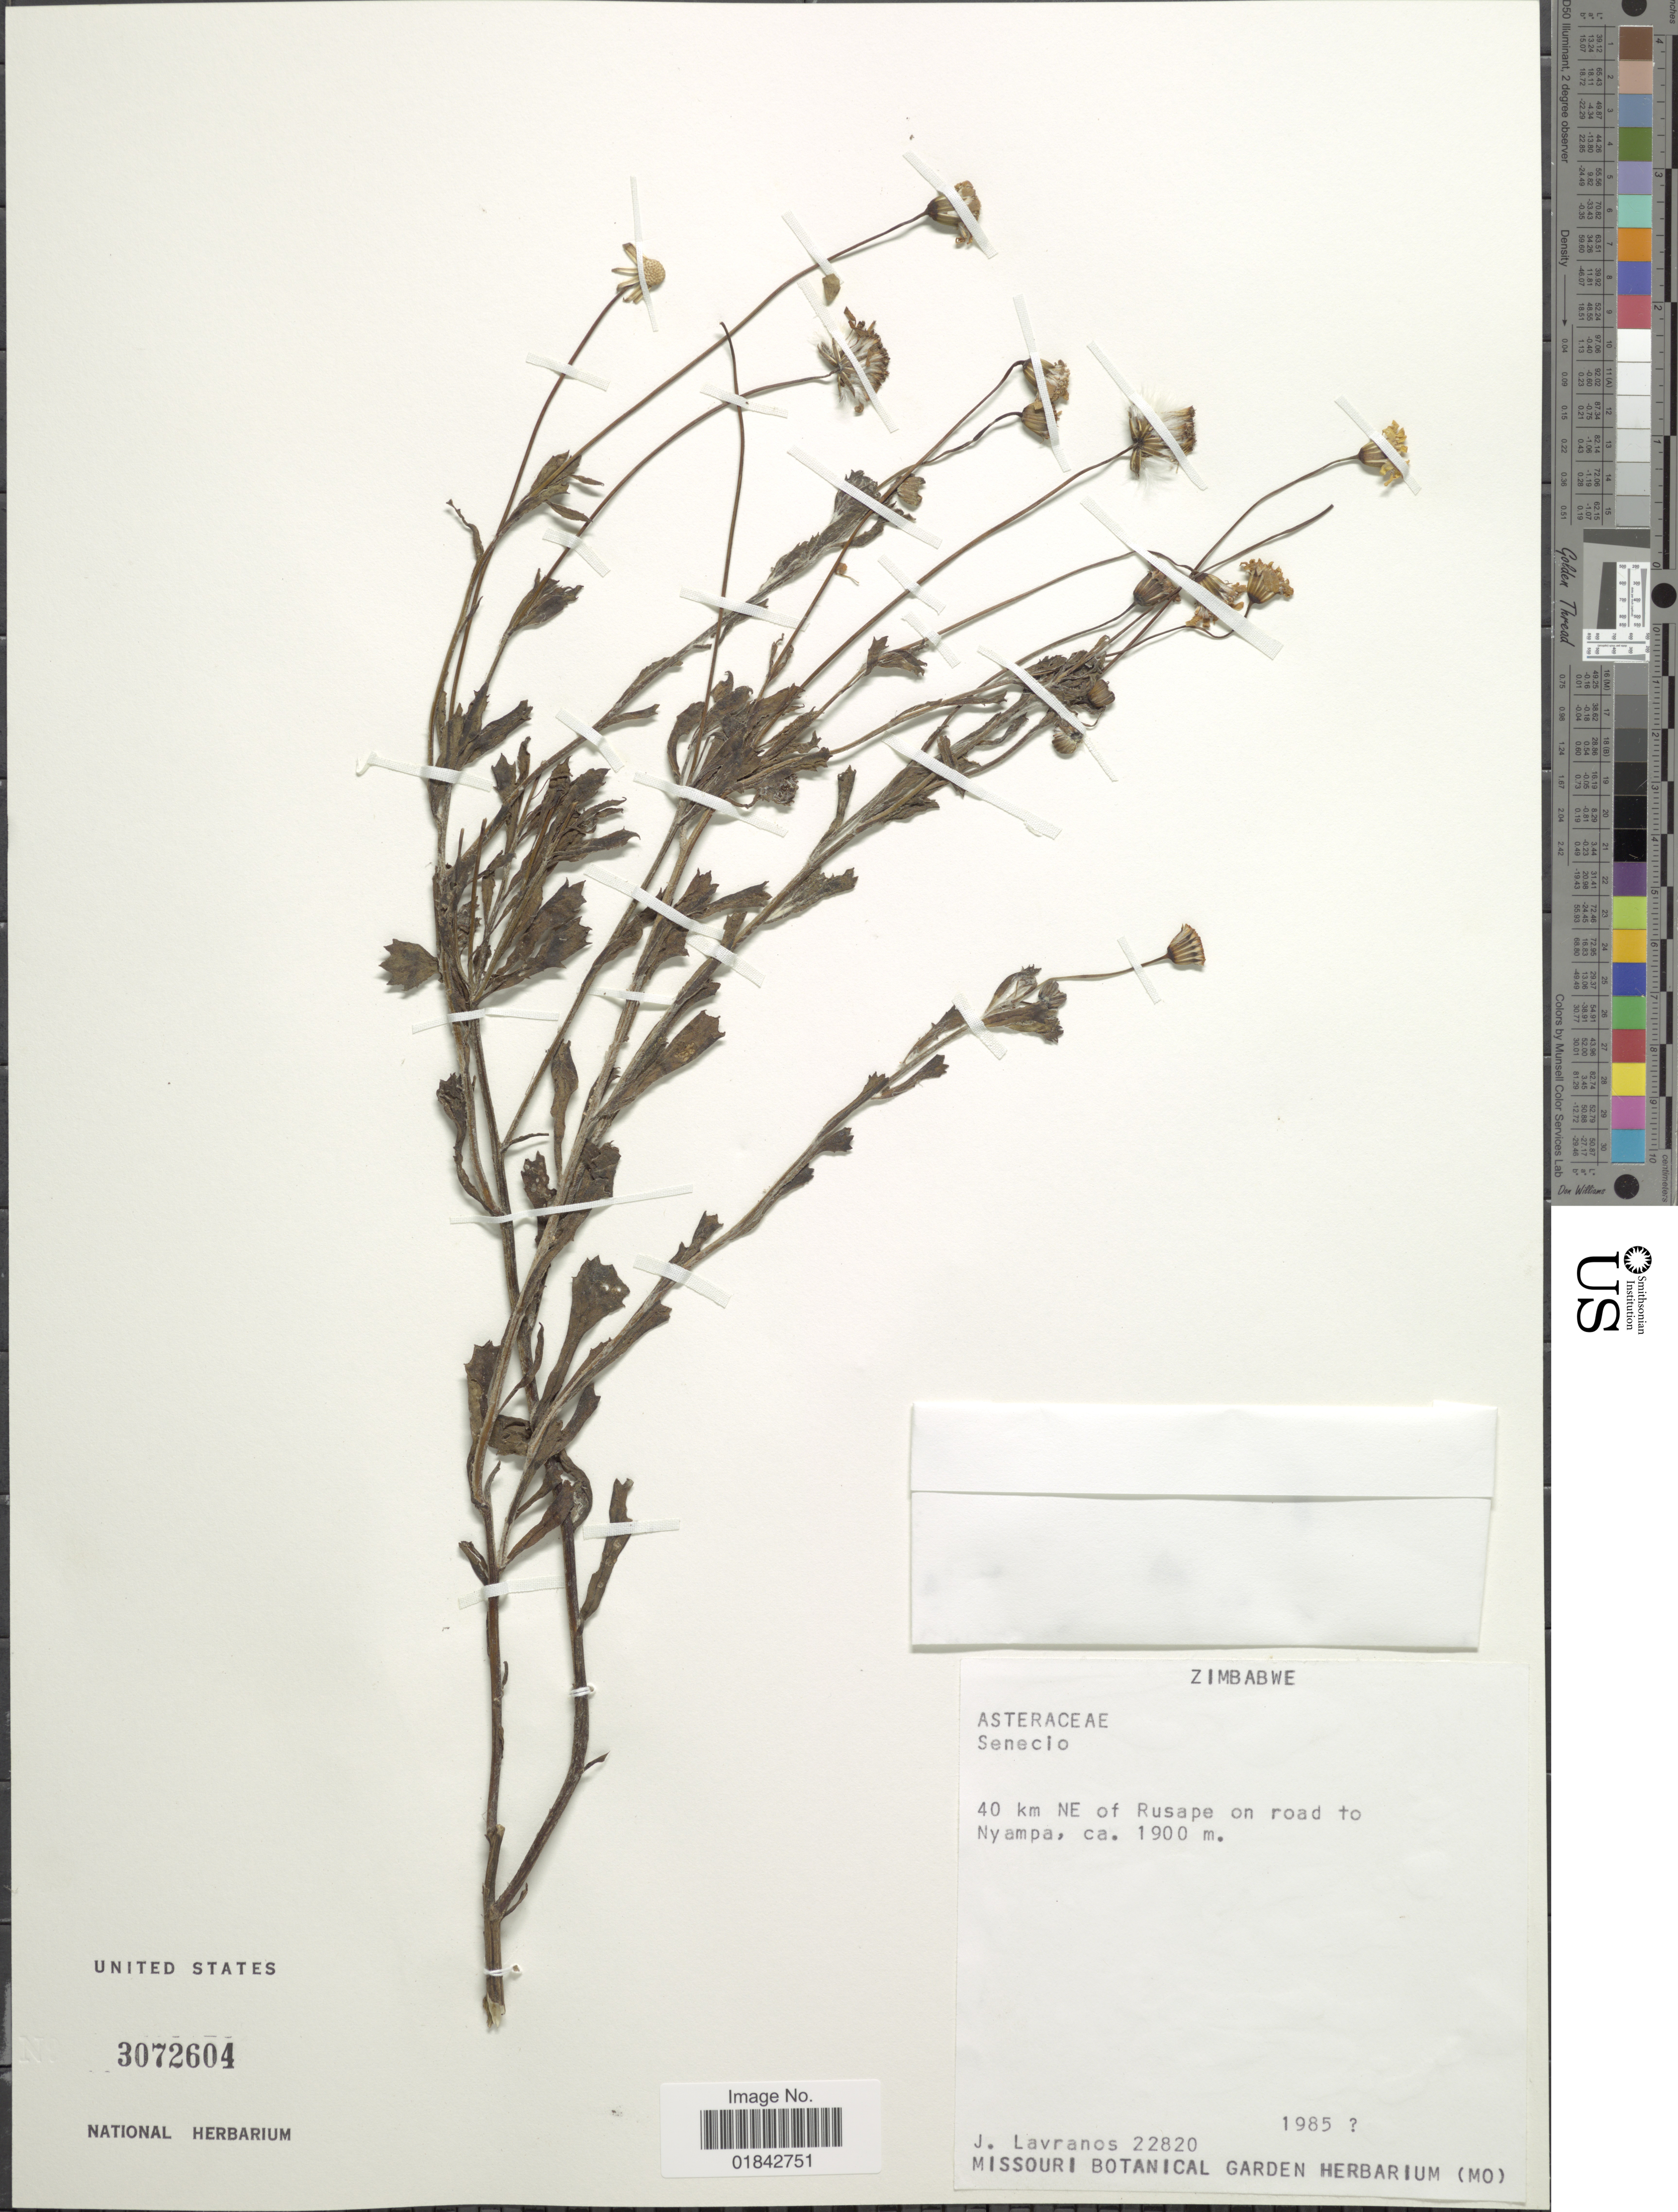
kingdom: Plantae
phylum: Tracheophyta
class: Magnoliopsida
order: Asterales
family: Asteraceae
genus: Senecio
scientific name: Senecio sp.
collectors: J. Lavranos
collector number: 22820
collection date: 1985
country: Zimbabwe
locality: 40 km NE of Rusape on road to Nyampa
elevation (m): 1900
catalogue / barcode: US 3072604